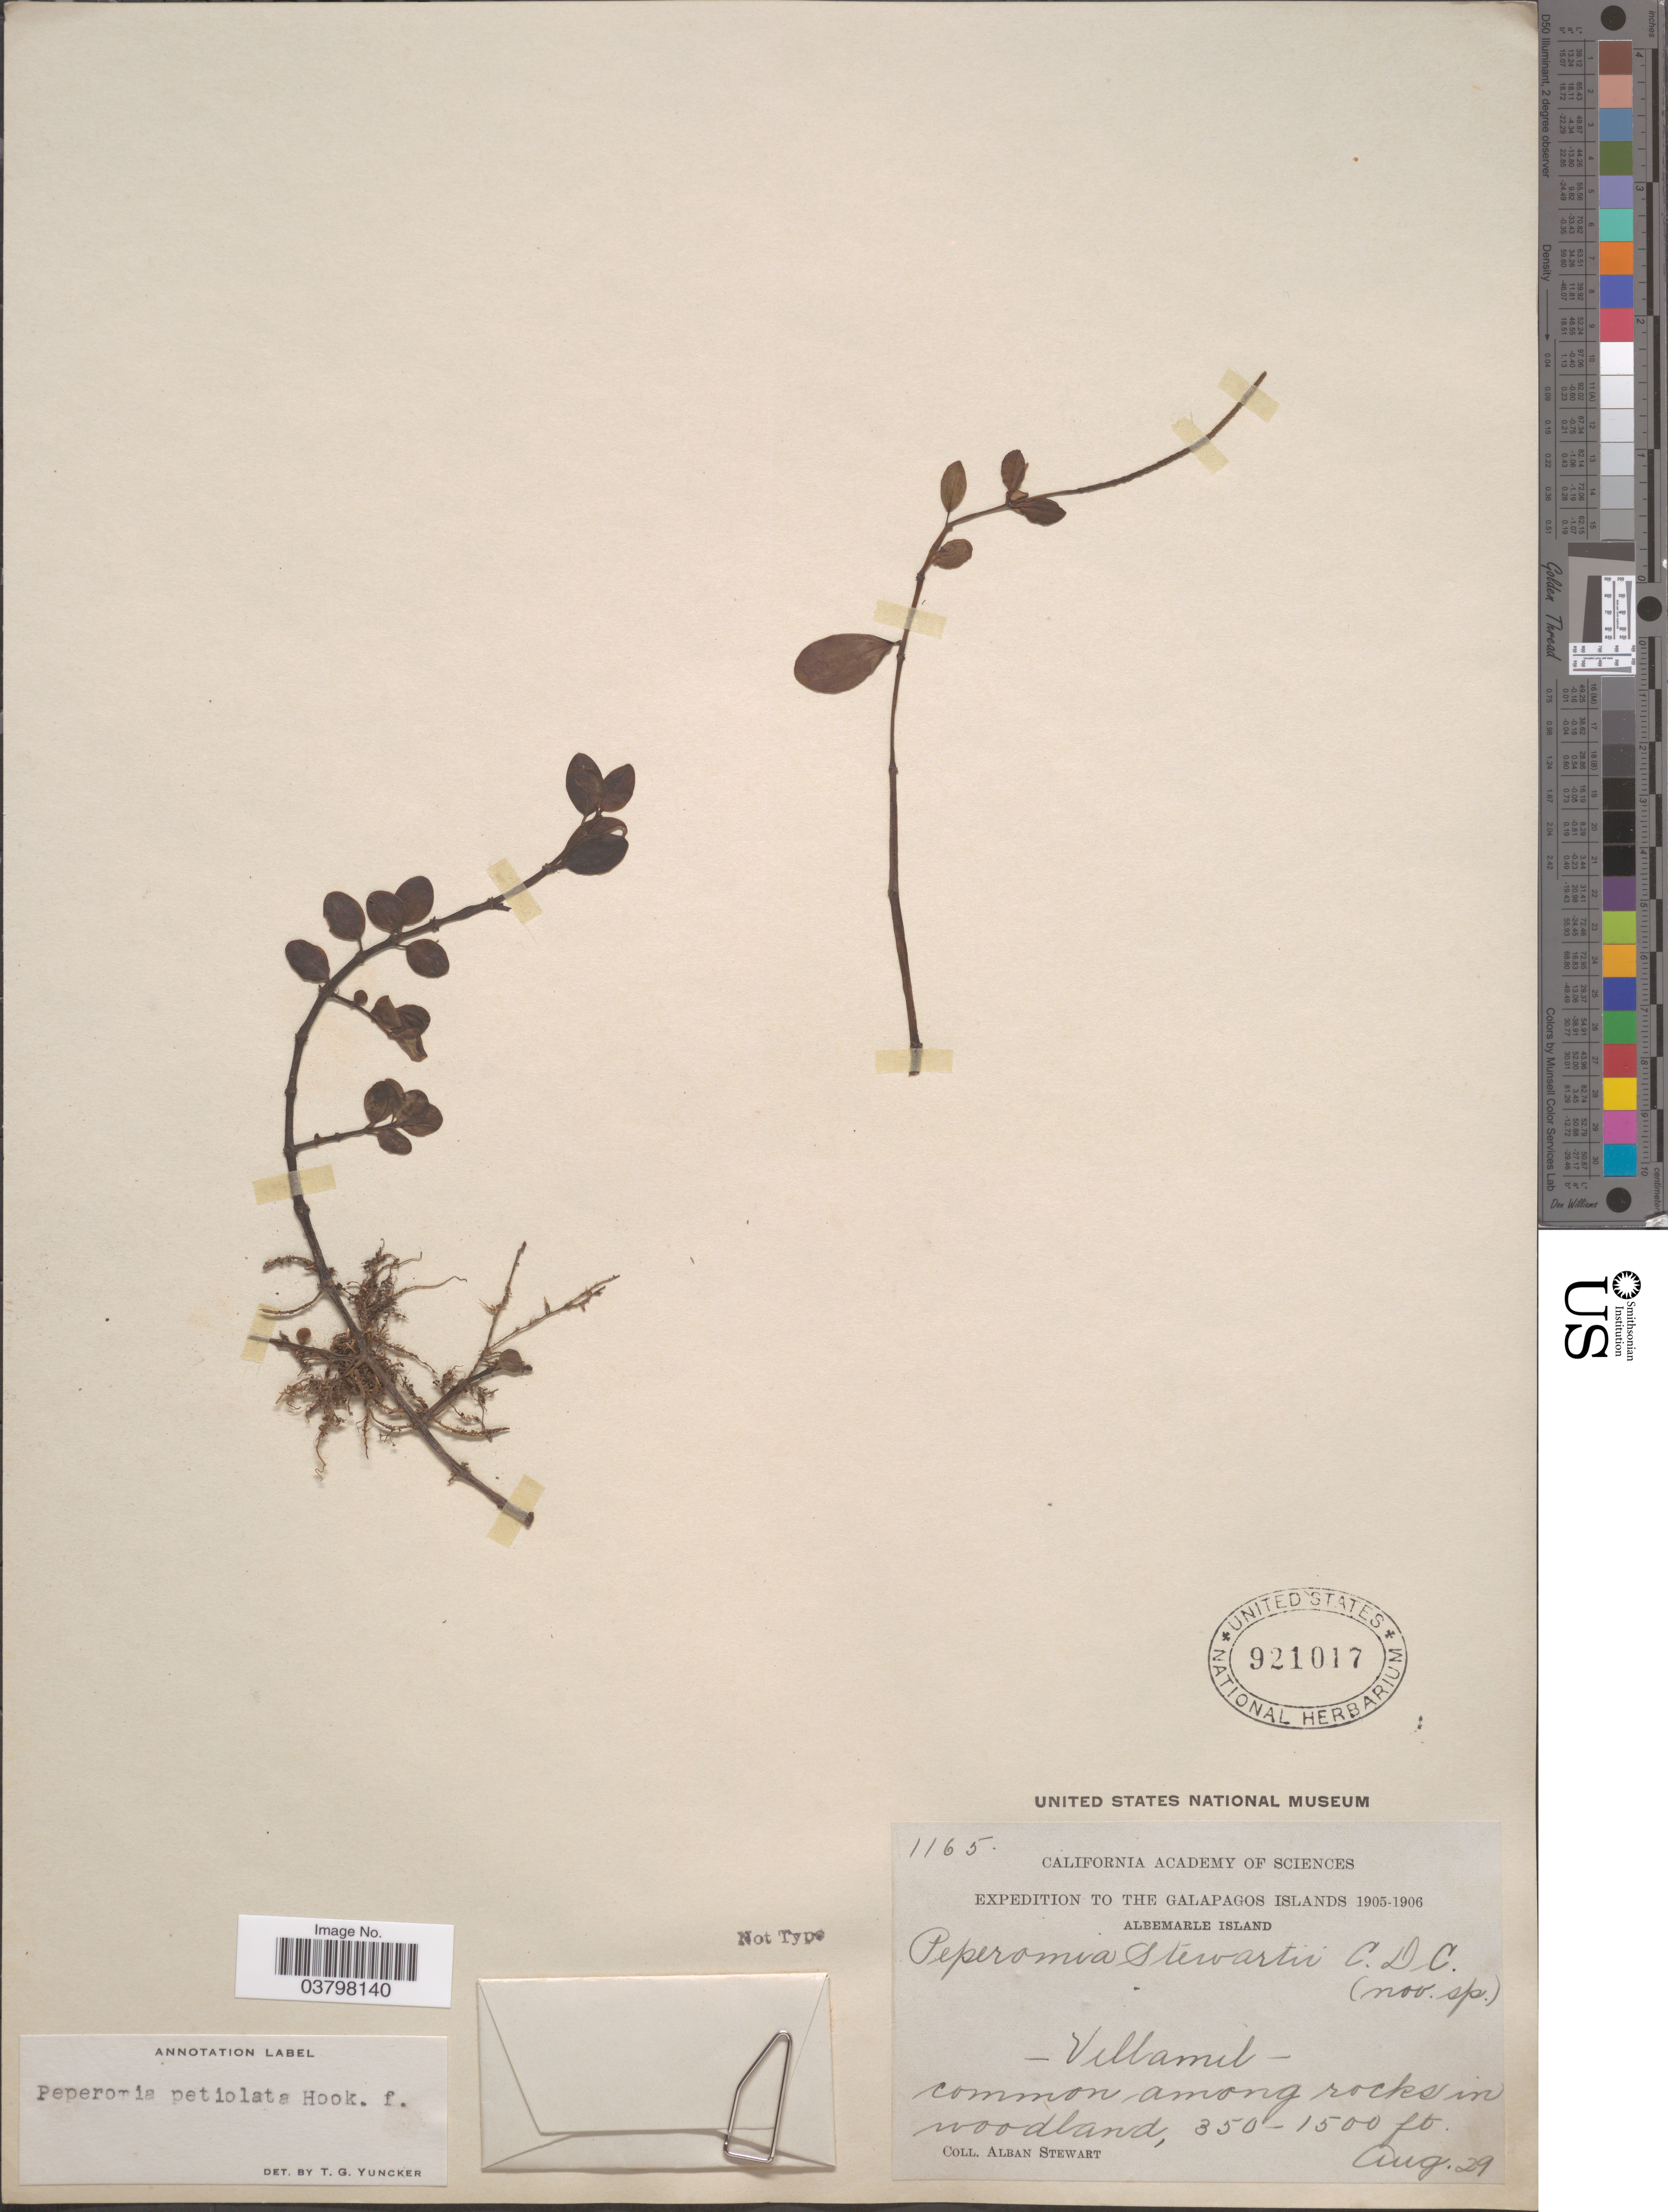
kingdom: Plantae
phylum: Tracheophyta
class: Magnoliopsida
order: Piperales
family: Piperaceae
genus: Peperomia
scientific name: Peperomia petiolata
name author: Hook. f.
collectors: A. Stewart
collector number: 1165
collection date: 1905-08-29/1906-08-29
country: Ecuador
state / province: Colón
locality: The Galapagos Islands. Albemarle Island. Villamil.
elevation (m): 107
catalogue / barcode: US 921017